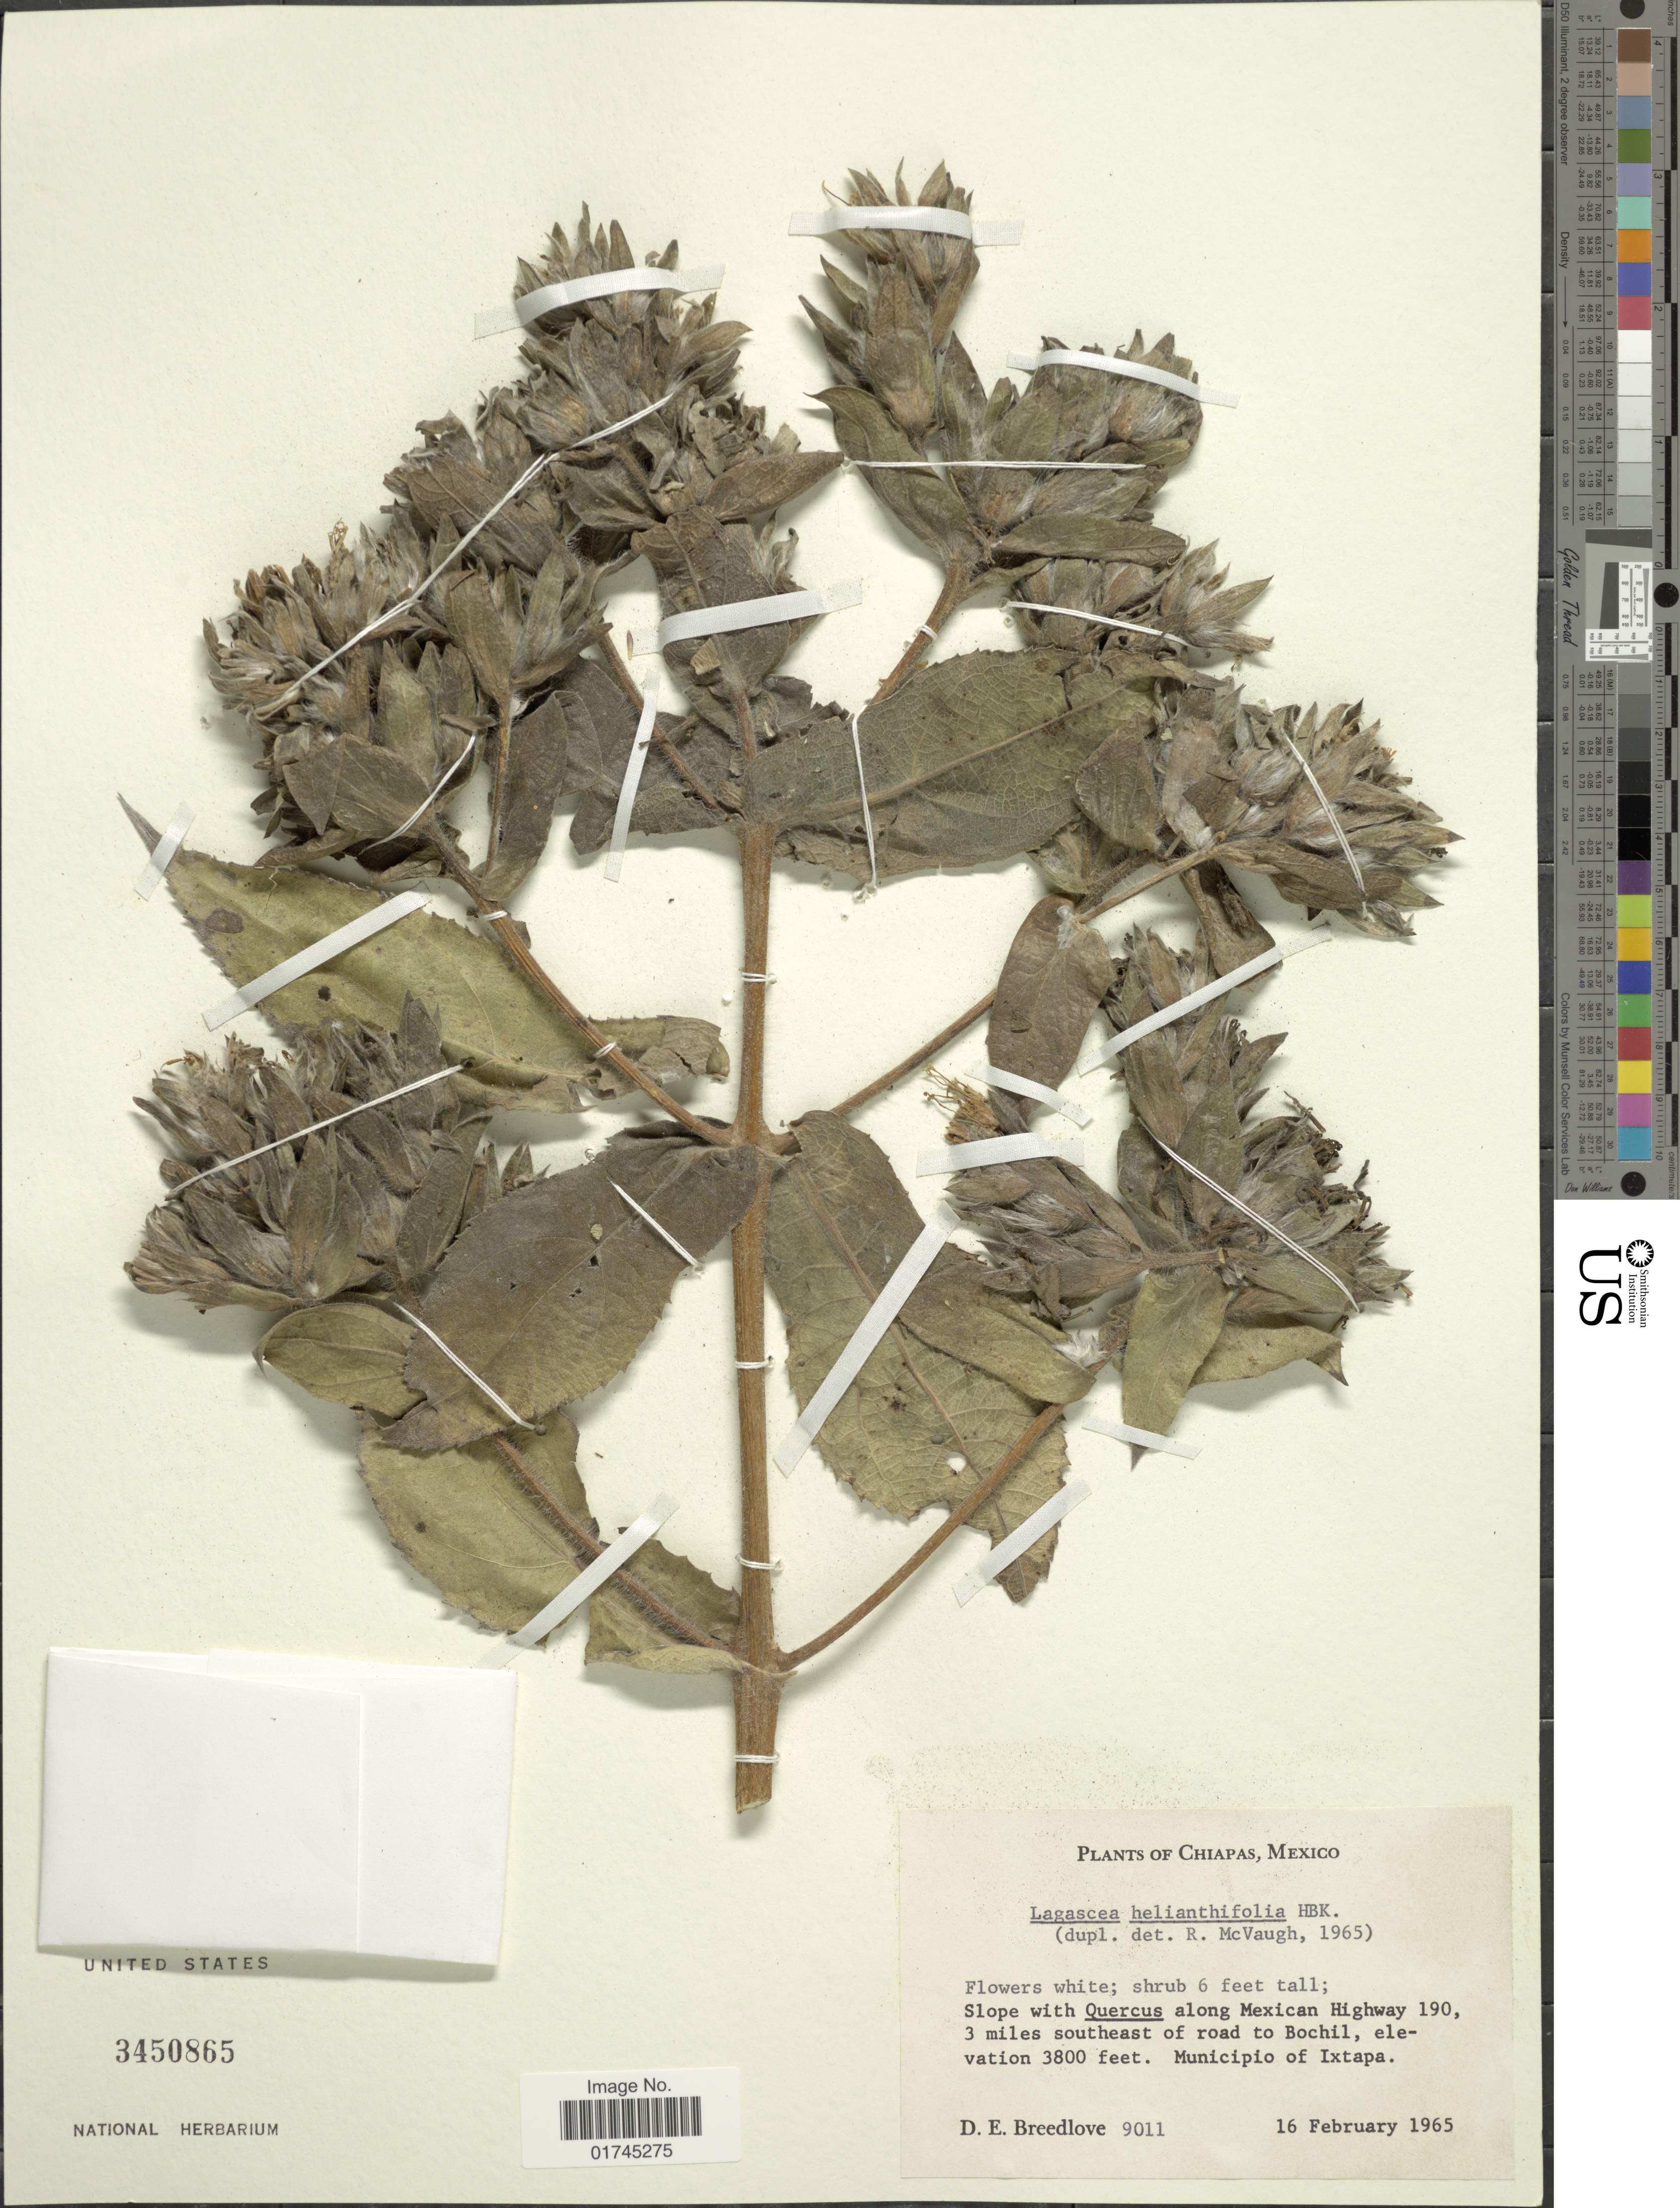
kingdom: Plantae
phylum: Tracheophyta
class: Magnoliopsida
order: Asterales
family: Asteraceae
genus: Lagascea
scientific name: Lagascea helianthifolia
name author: Kunth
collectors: D. E. Breedlove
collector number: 9011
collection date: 1965-02-16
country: Mexico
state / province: Chiapas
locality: Slope along Mexican Highway 190, 3 miles southeast of road Bochil, Municipio of Ixtapa.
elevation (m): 1158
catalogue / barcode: US 3450865